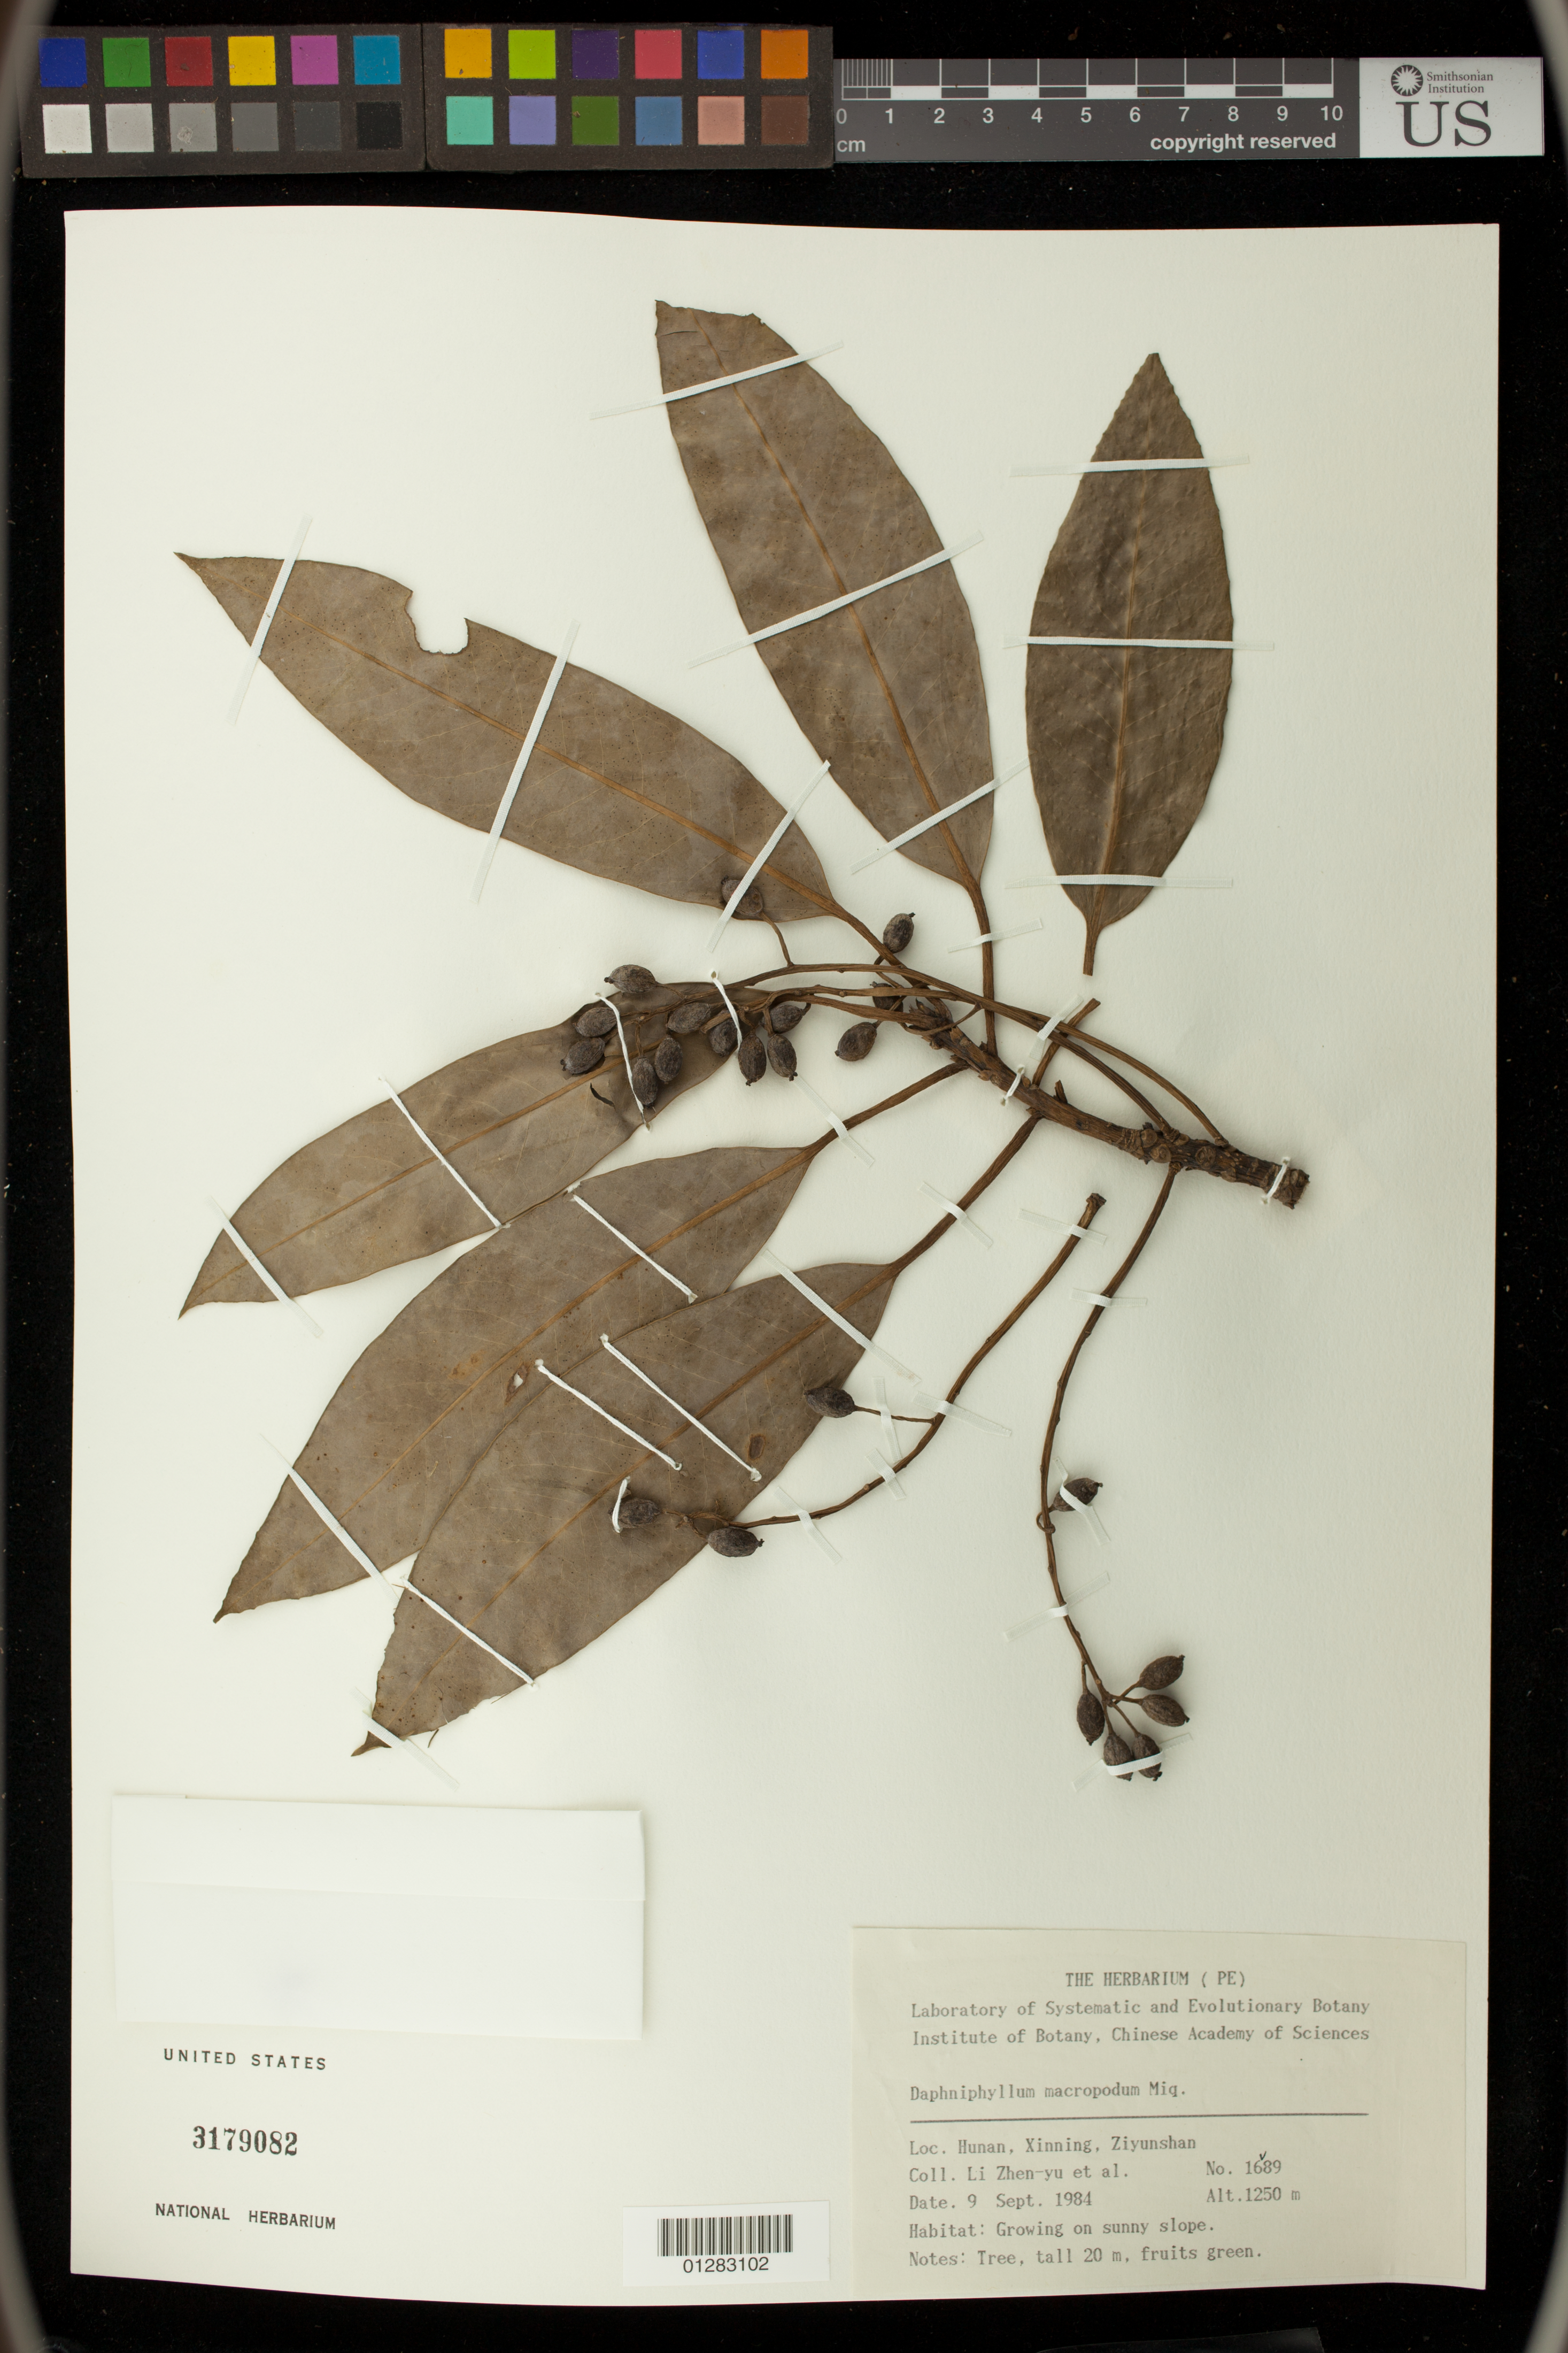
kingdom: Plantae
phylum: Tracheophyta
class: Magnoliopsida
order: Saxifragales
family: Daphniphyllaceae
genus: Daphniphyllum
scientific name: Daphniphyllum himalayense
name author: (Benth.) Müll. Arg.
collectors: Z. Y. Li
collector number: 1689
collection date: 1984-09-09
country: China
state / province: Hunan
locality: Hunan, Xinning, Ziyunshan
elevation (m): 381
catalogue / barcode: US 3179082